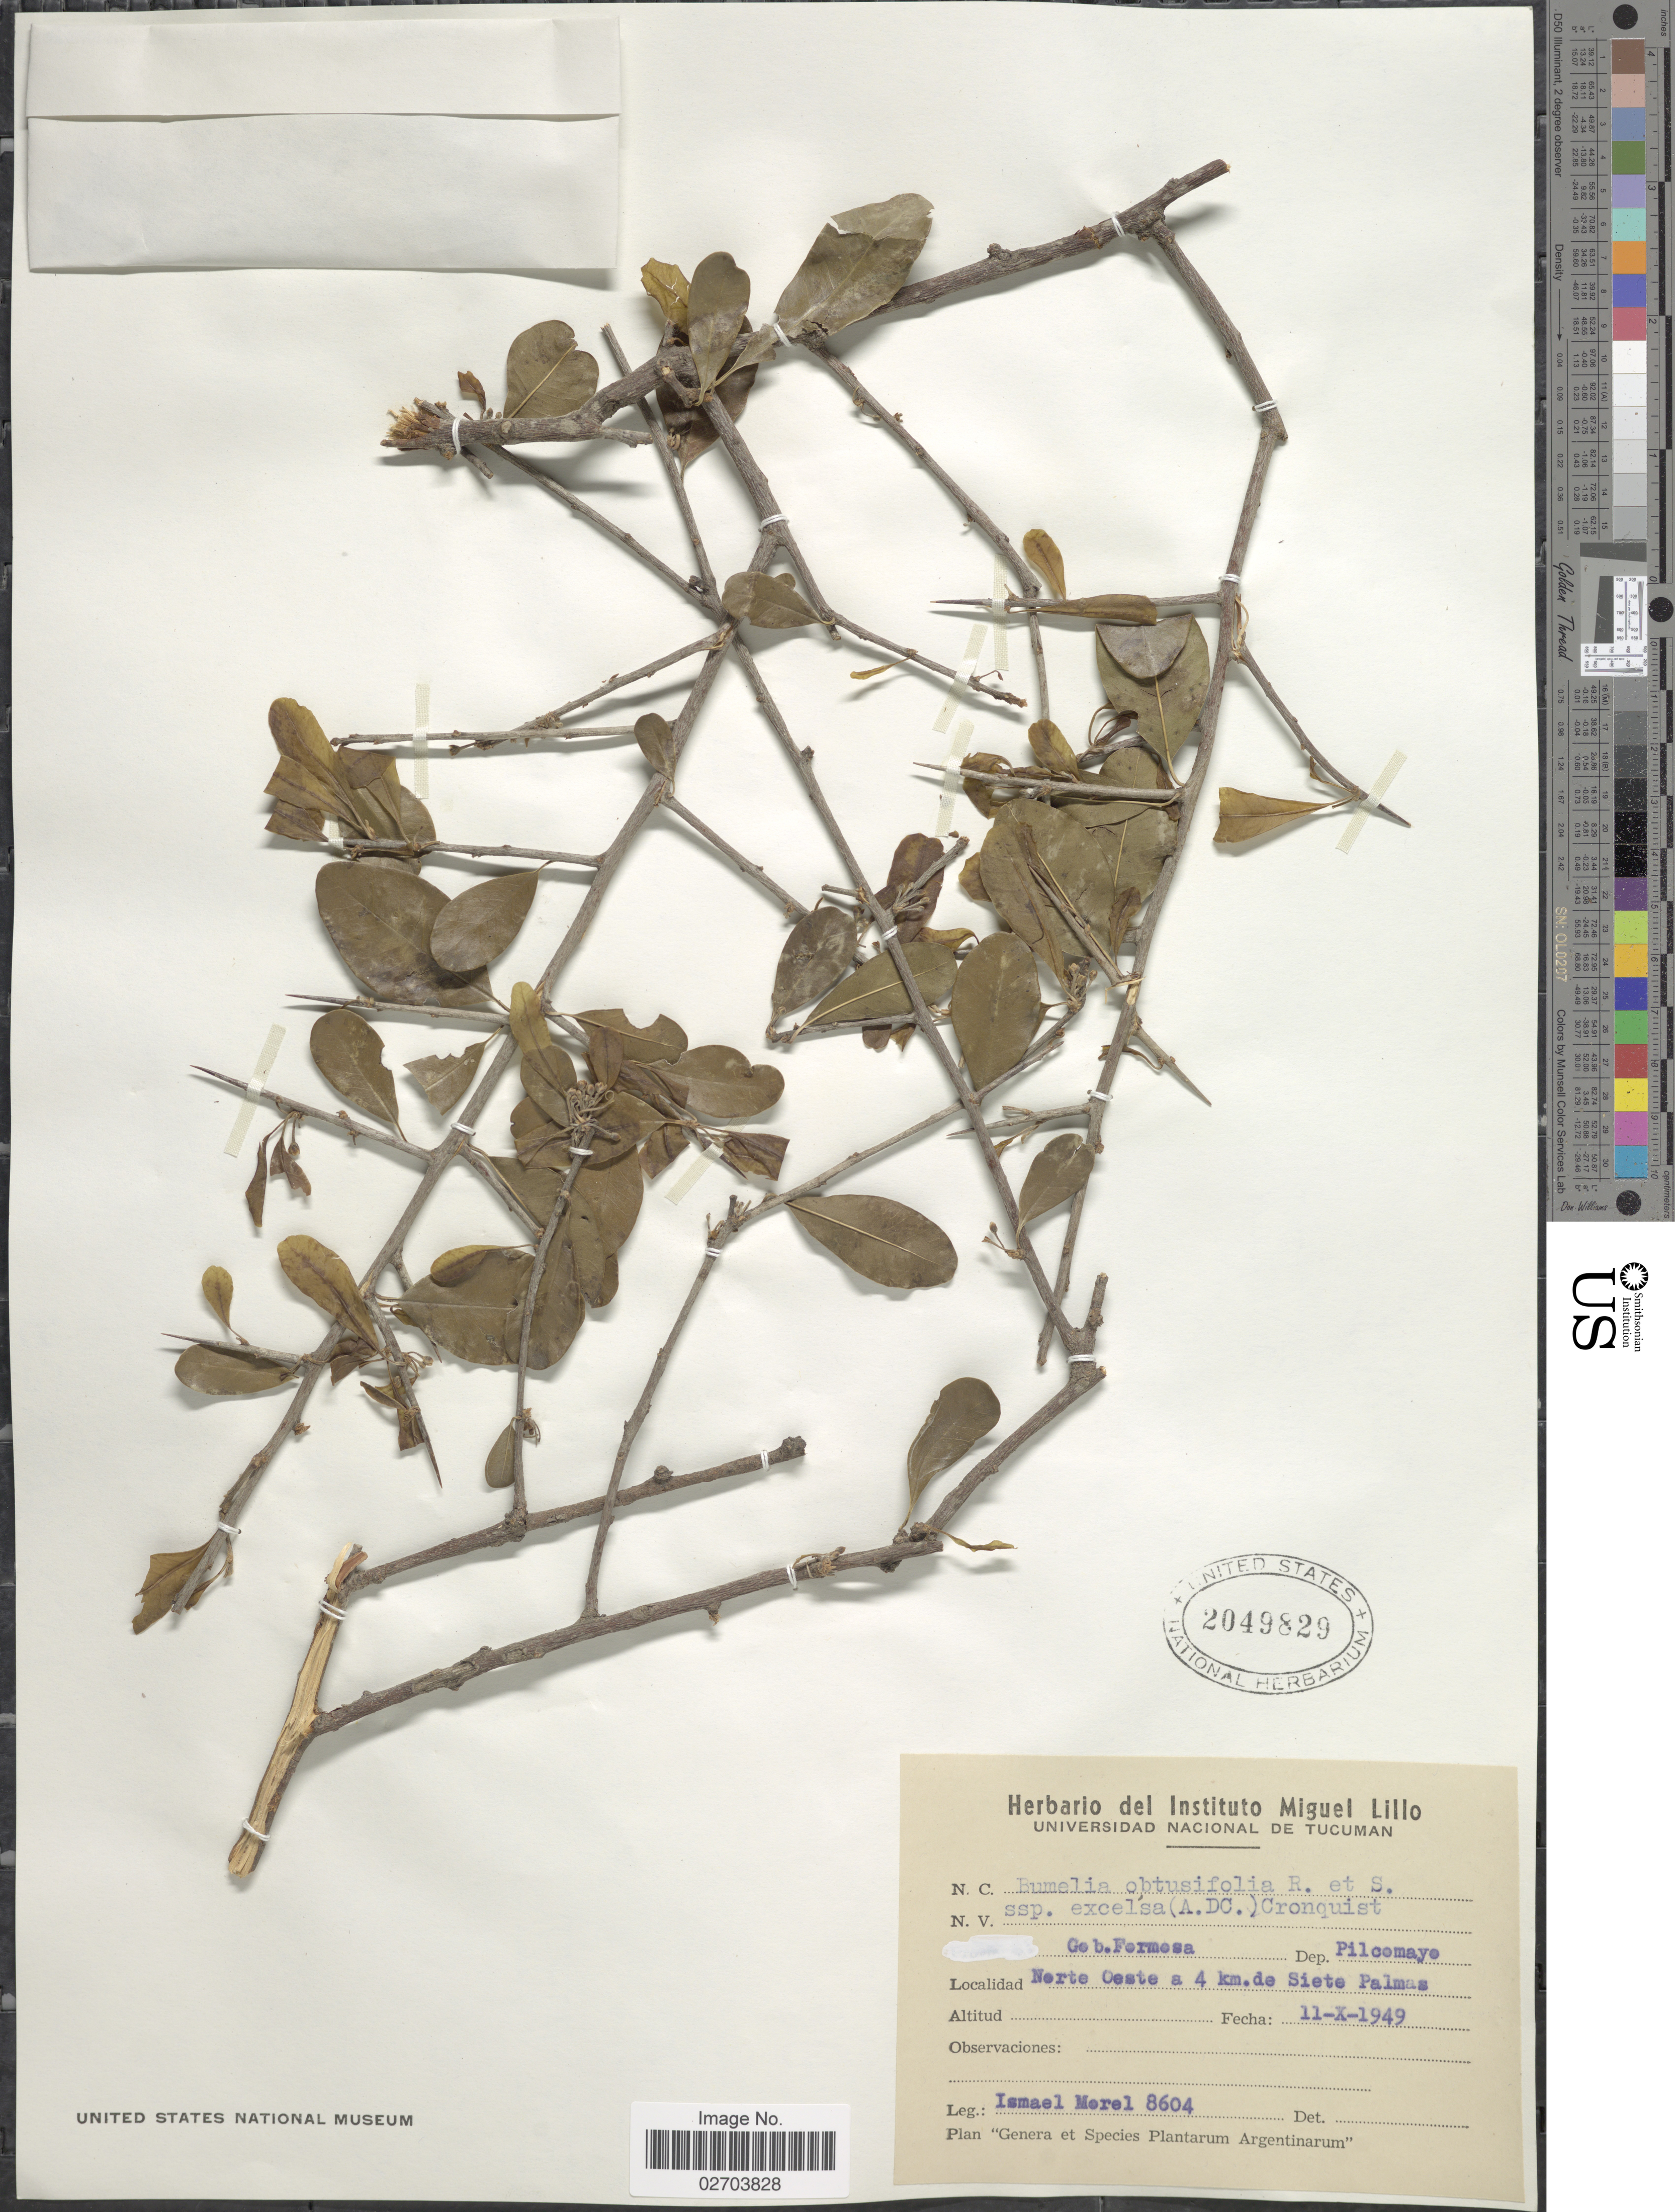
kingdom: Plantae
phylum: Tracheophyta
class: Magnoliopsida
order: Ericales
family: Sapotaceae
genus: Sideroxylon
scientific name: Sideroxylon obtusifolium subsp. obtusifolium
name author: (Roem. & Schult.) T.D. Penn.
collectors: I. Morel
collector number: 8604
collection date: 1949-10-11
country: Argentina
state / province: Formosa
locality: Gob. Formosa. Dep. Pilcomayo. Norte Oeste a 4 km. de Siete Palmas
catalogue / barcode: US 2049829